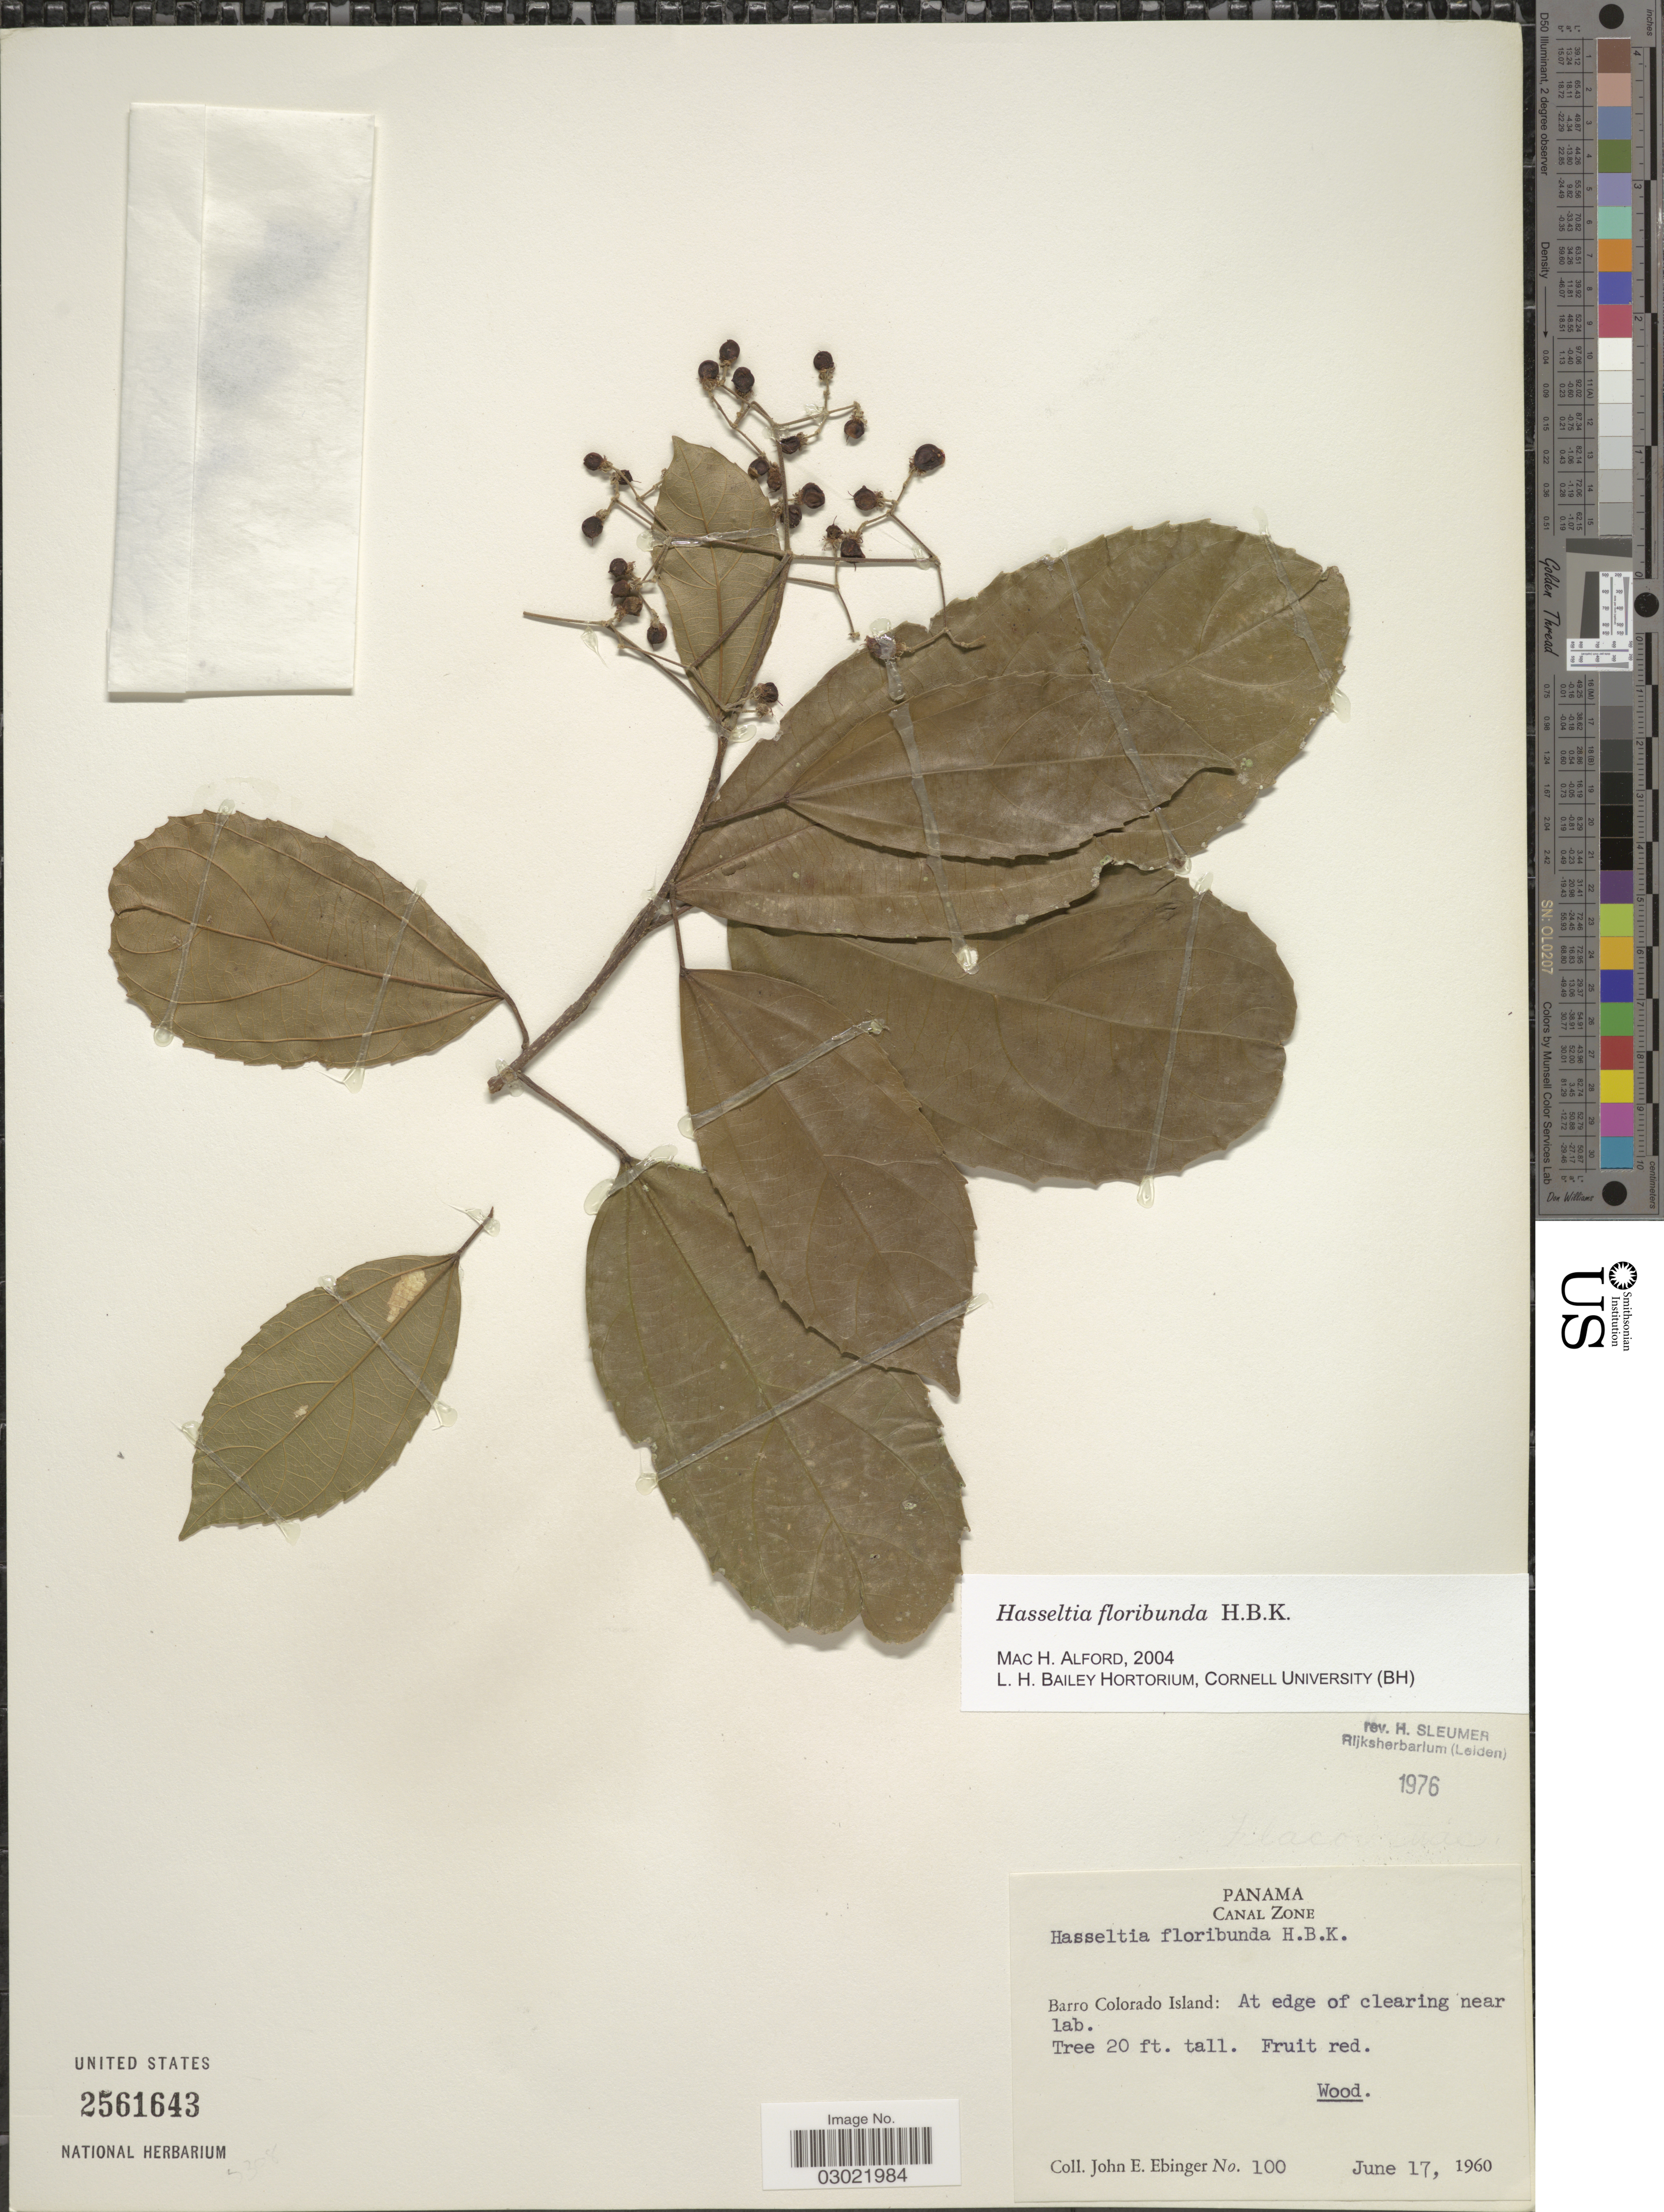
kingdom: Plantae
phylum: Tracheophyta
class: Magnoliopsida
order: Malpighiales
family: Salicaceae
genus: Hasseltia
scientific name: Hasseltia floribunda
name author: Kunth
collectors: J. Ebinger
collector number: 100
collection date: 1960-06-17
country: Panama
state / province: Panamá Oeste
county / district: Canal Zone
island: Barro Colorado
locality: Canal Zone. Barro Colorado Island: At edge of clearing near lab.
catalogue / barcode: US 2561643